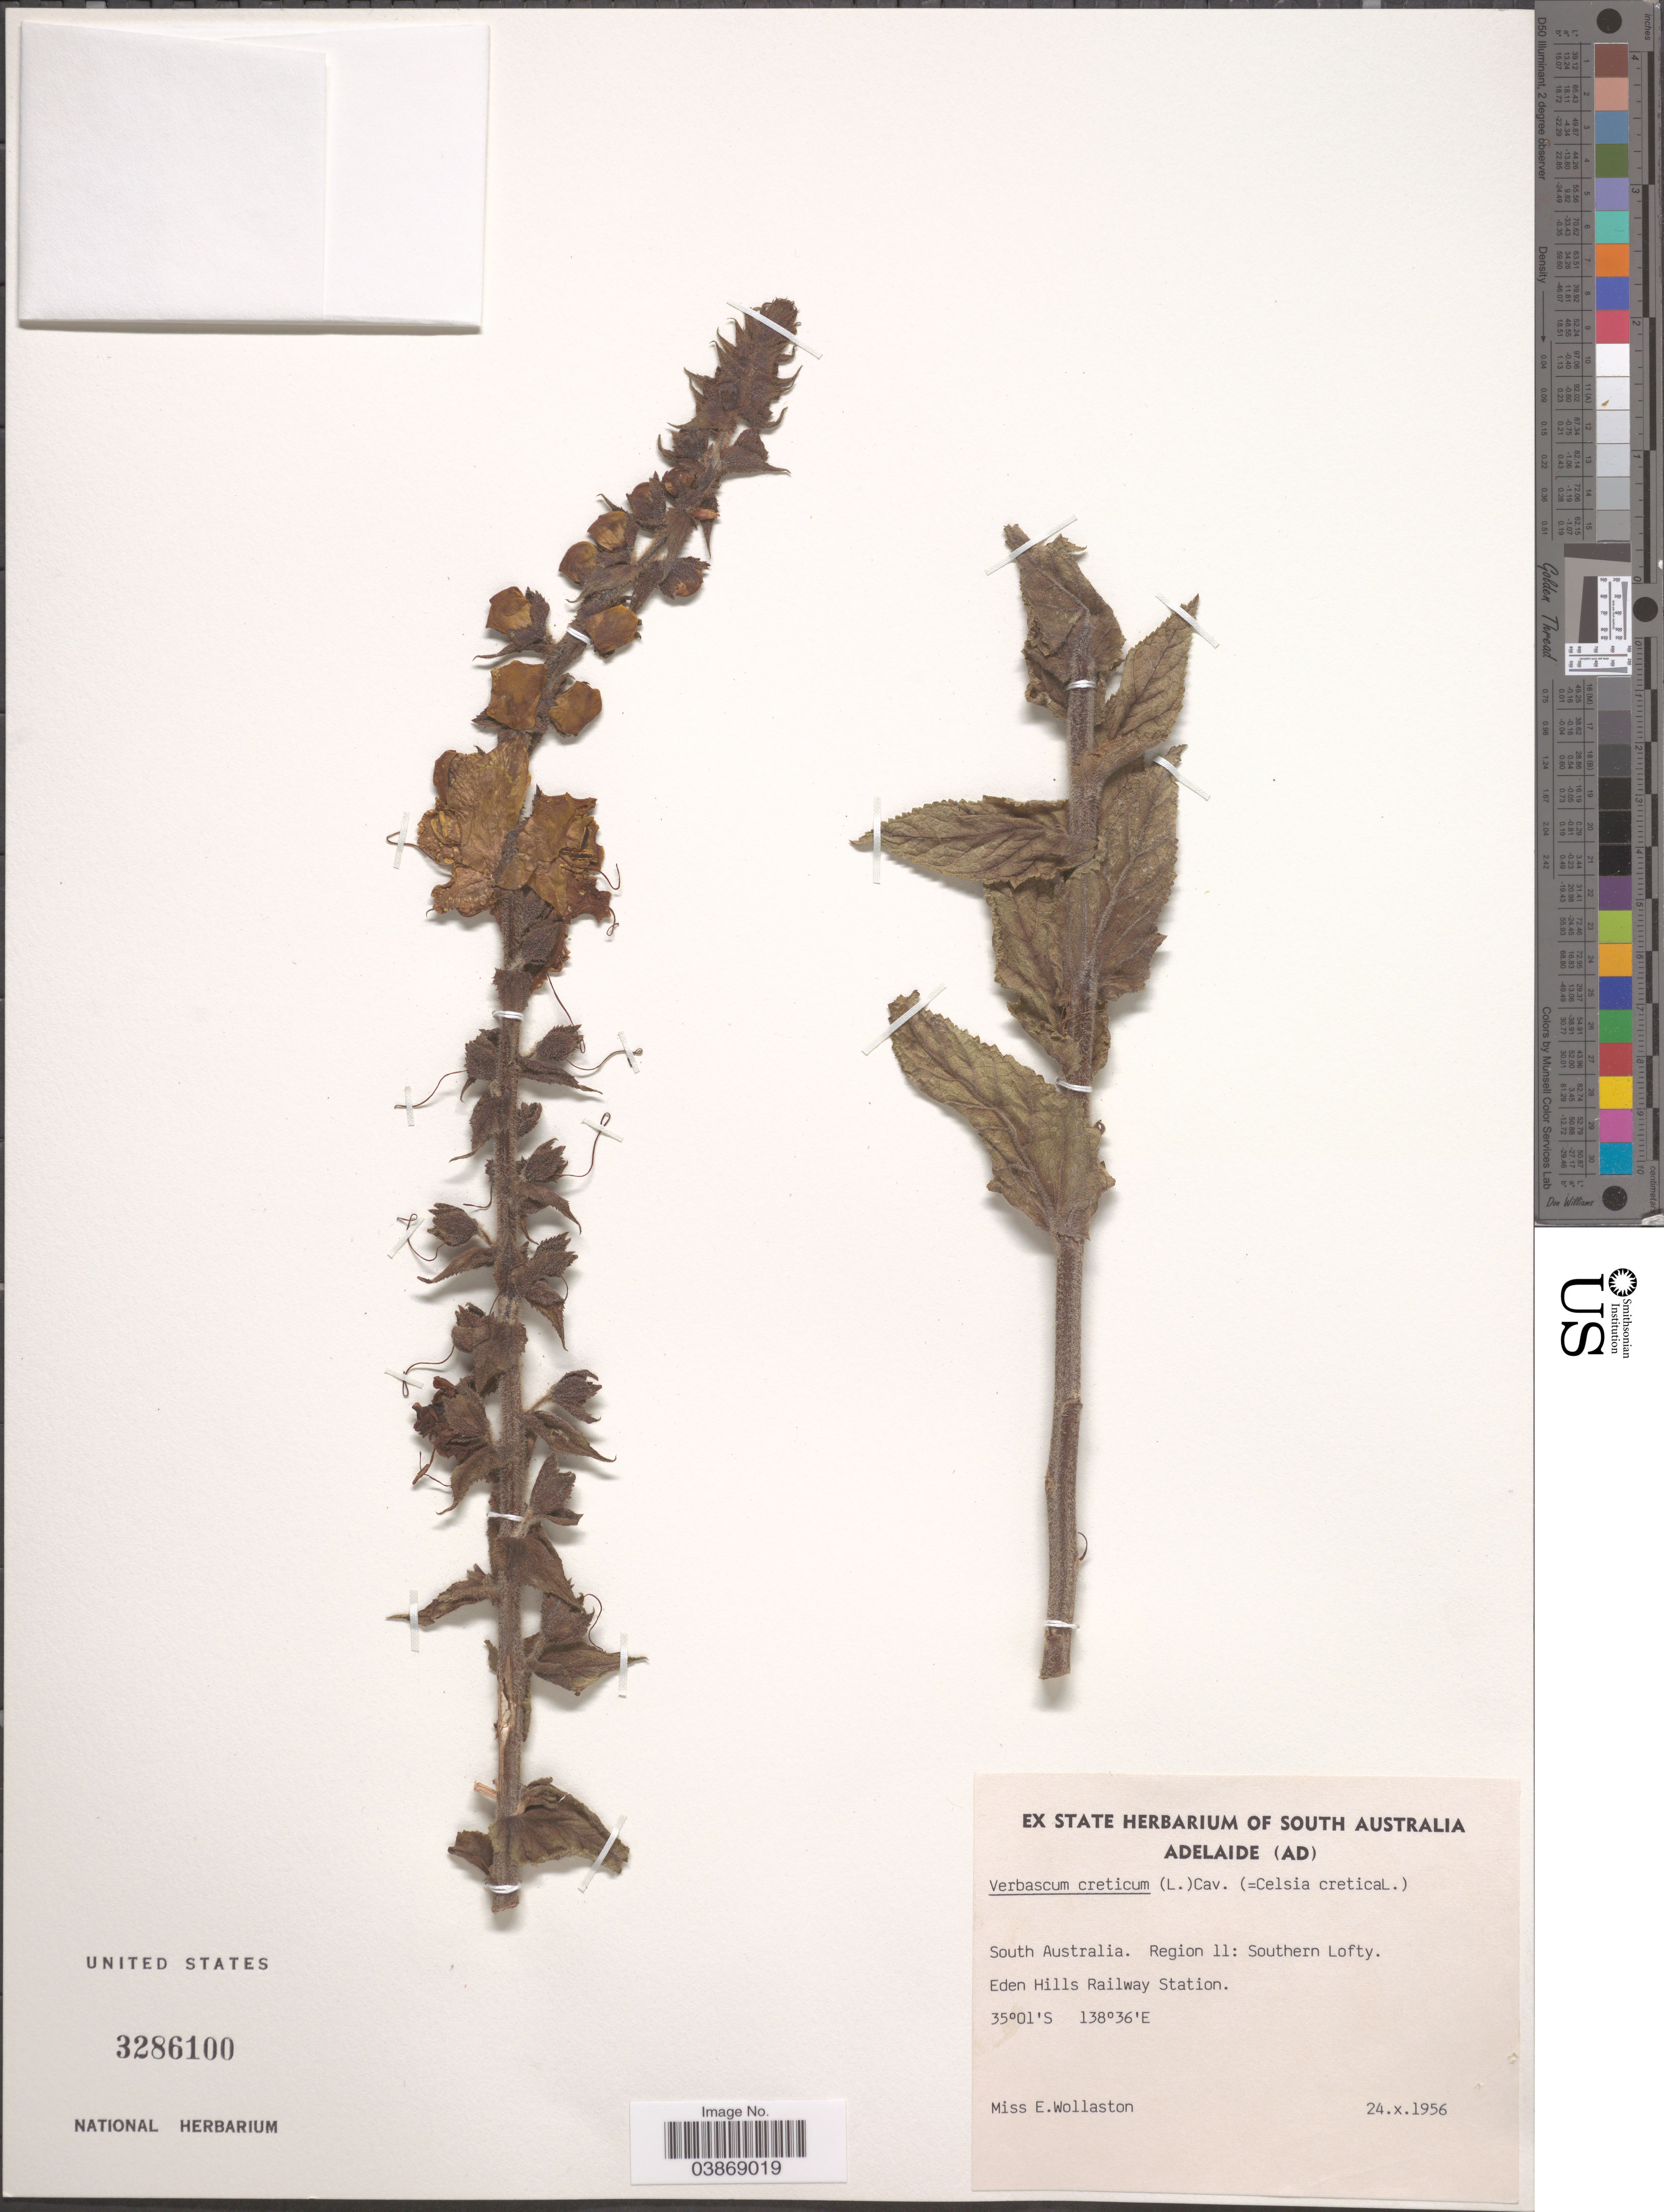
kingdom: Plantae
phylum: Tracheophyta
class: Magnoliopsida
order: Lamiales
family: Scrophulariaceae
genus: Verbascum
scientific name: Verbascum creticum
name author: (L. f.) Cav.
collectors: E. Wollaston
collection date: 1956-10-24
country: Australia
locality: South Australia. Region 11: Southern Lofty. Eden Hills Railway Station.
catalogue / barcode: US 3286100